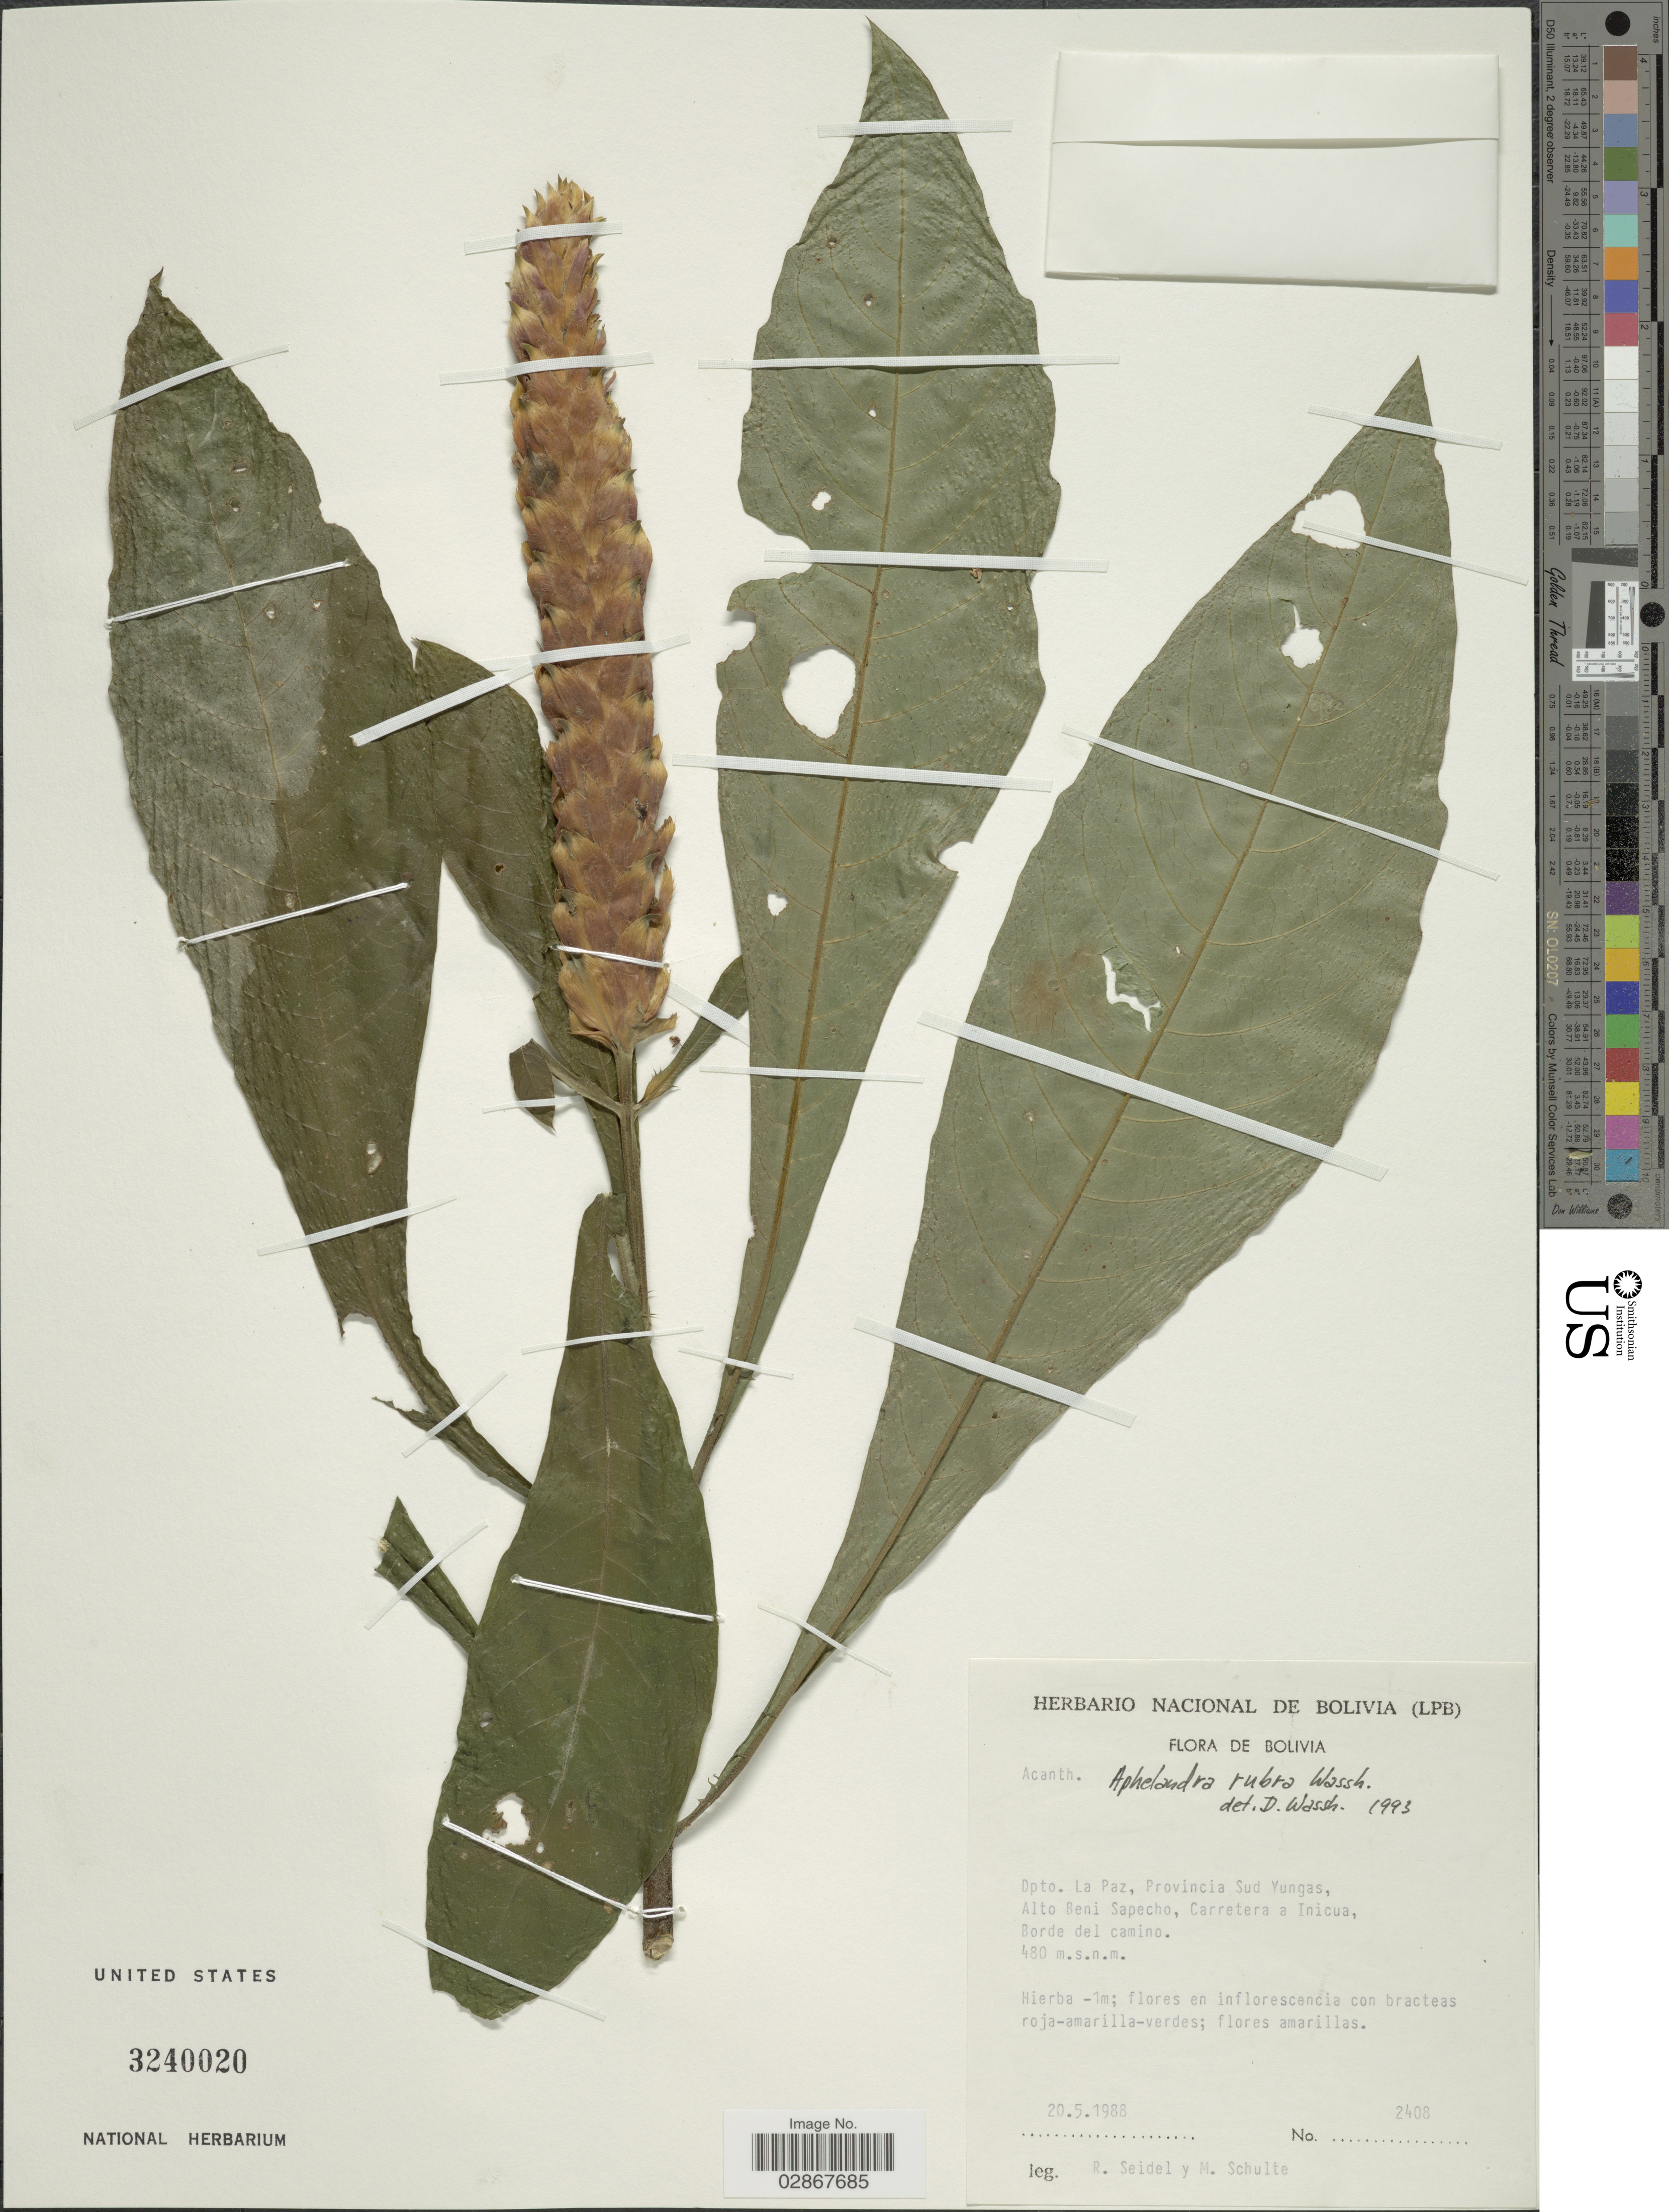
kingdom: Plantae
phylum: Tracheophyta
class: Magnoliopsida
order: Lamiales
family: Acanthaceae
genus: Aphelandra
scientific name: Aphelandra rubra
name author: Wassh.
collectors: R. Seidel & M. Schulte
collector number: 2408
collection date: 1988-05-20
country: Bolivia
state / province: La Paz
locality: Dpto. La Paz, Provincia Sud Yungas, Alto Beni Sapecho, Carretera a Inicua, Borde del camino.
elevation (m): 480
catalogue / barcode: US 3240020